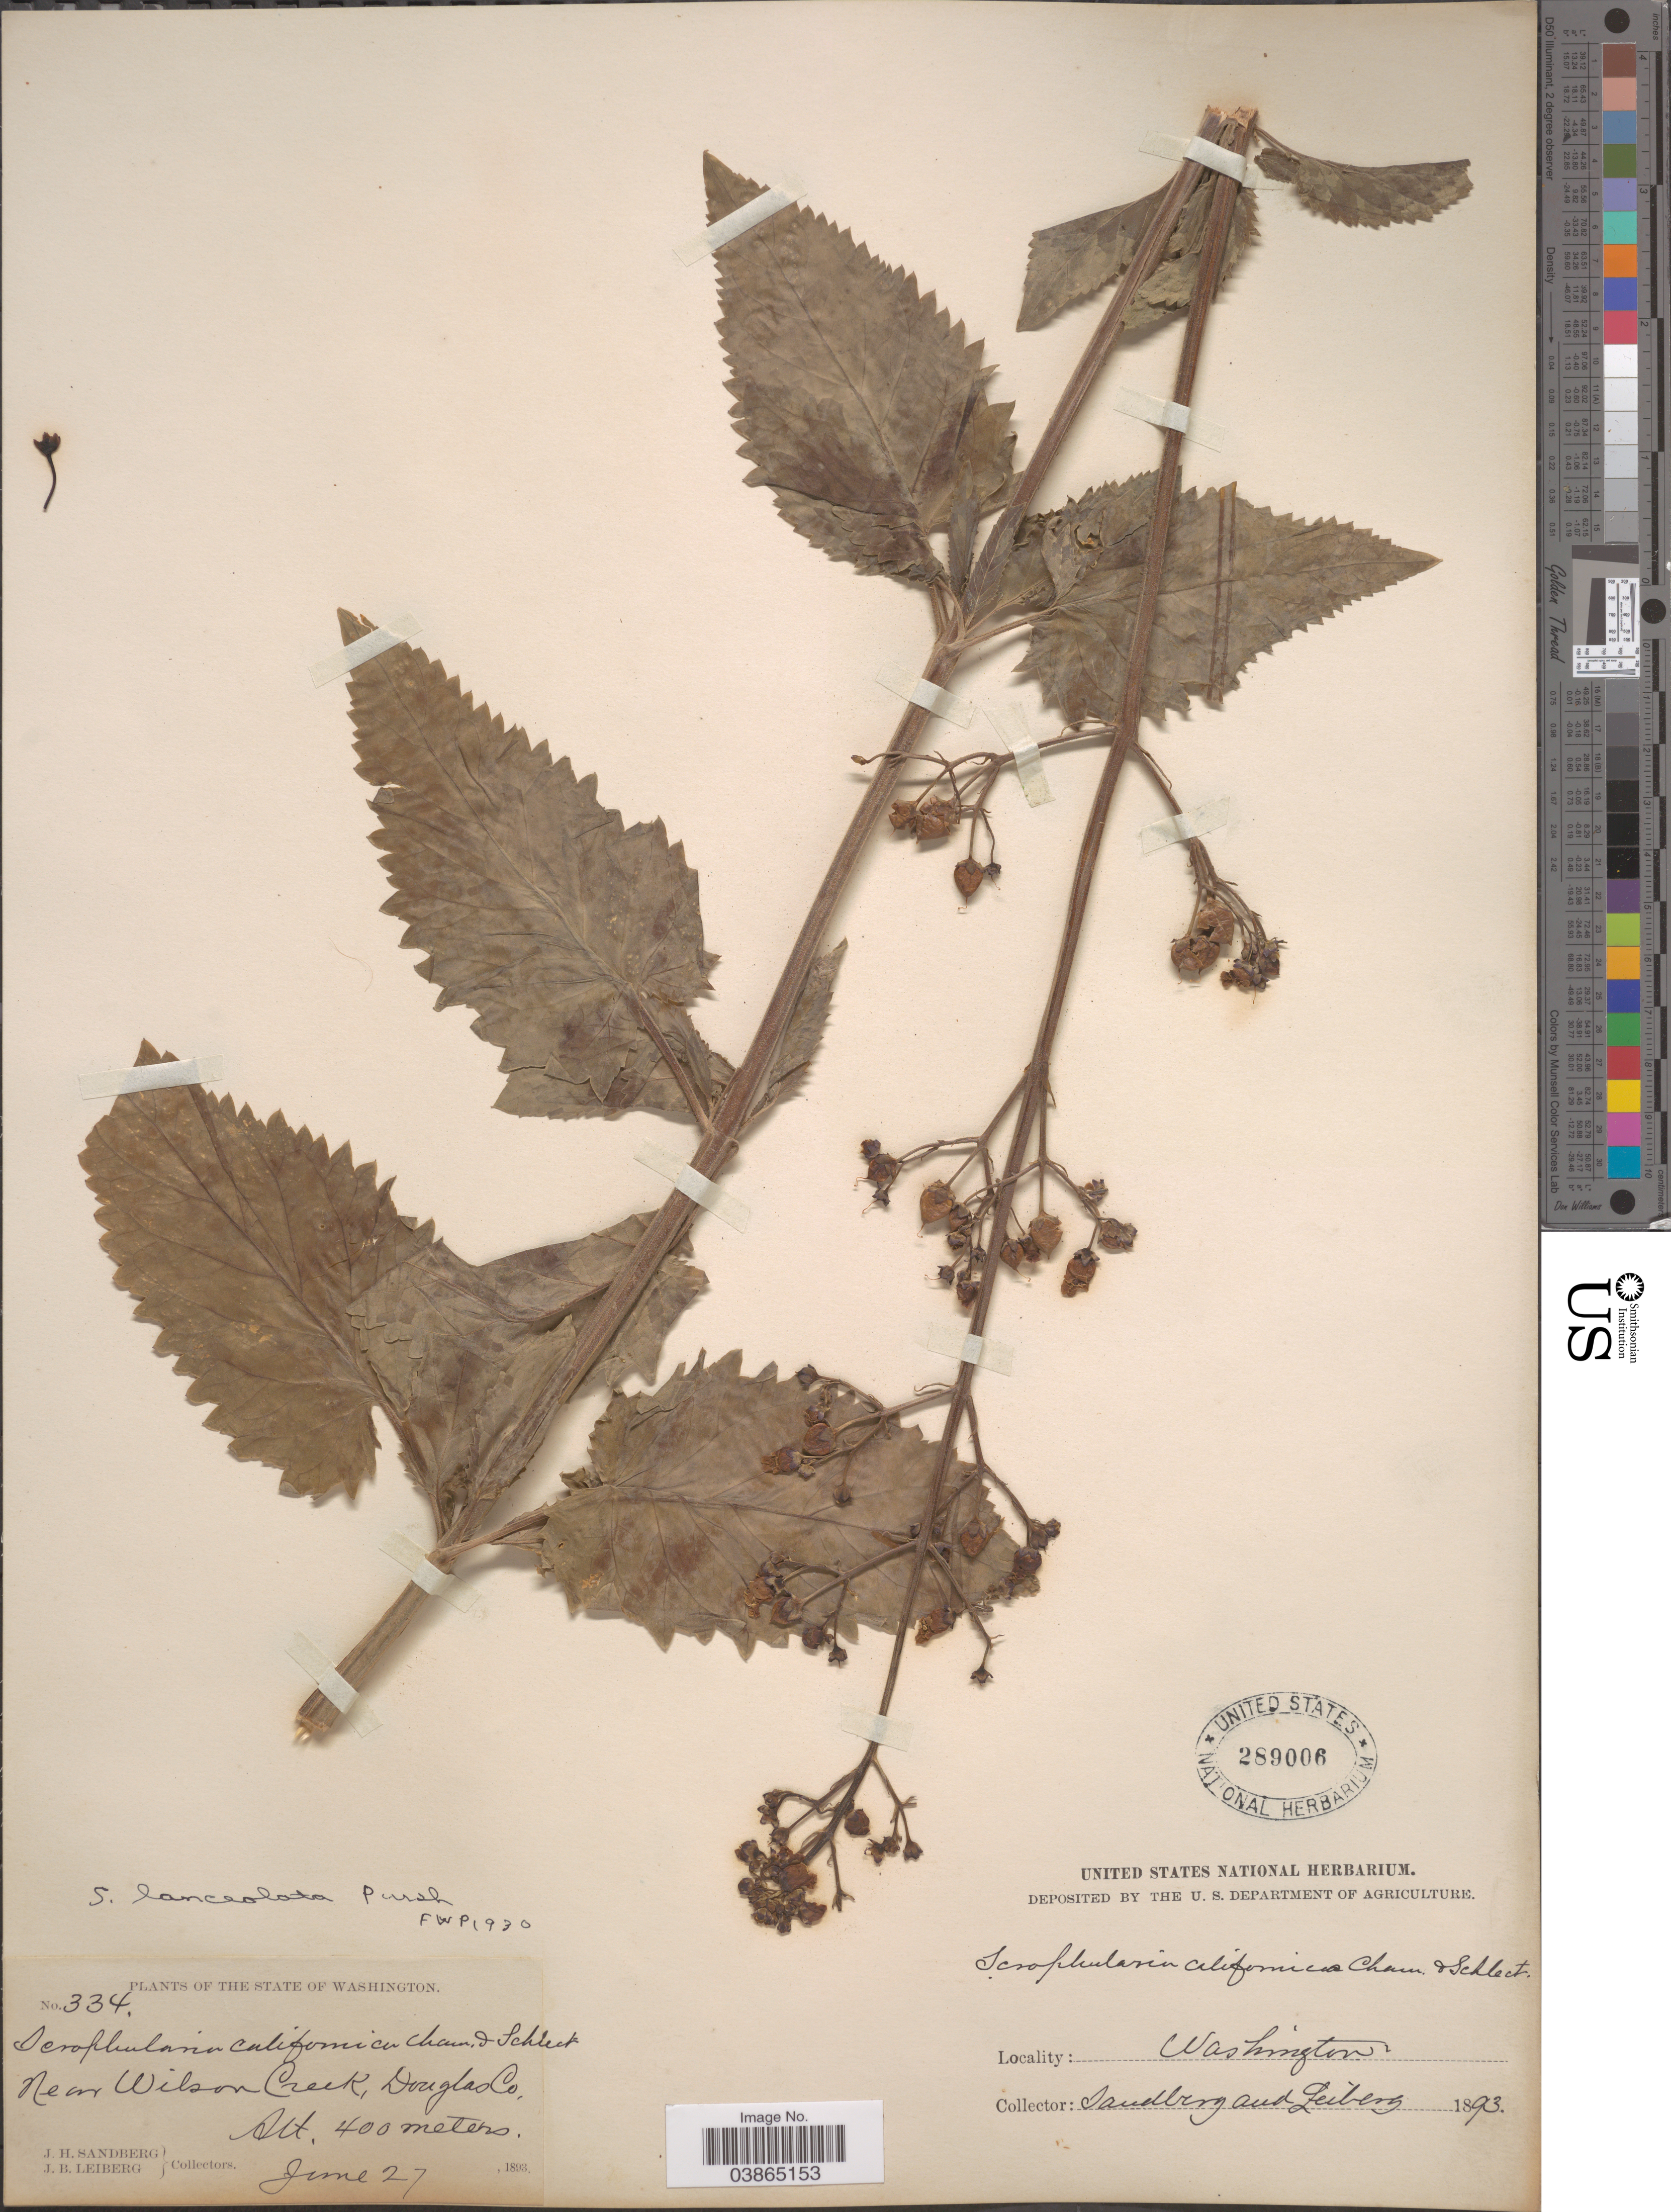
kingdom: Plantae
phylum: Tracheophyta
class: Magnoliopsida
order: Lamiales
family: Scrophulariaceae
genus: Scrophularia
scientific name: Scrophularia lanceolata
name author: Pursh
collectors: J. H. Sandberg & J. B. Leiberg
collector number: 334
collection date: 1893-06-27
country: United States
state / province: Washington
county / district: Douglas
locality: Near Wilson Creek, Douglas Co.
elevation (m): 400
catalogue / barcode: US 289006